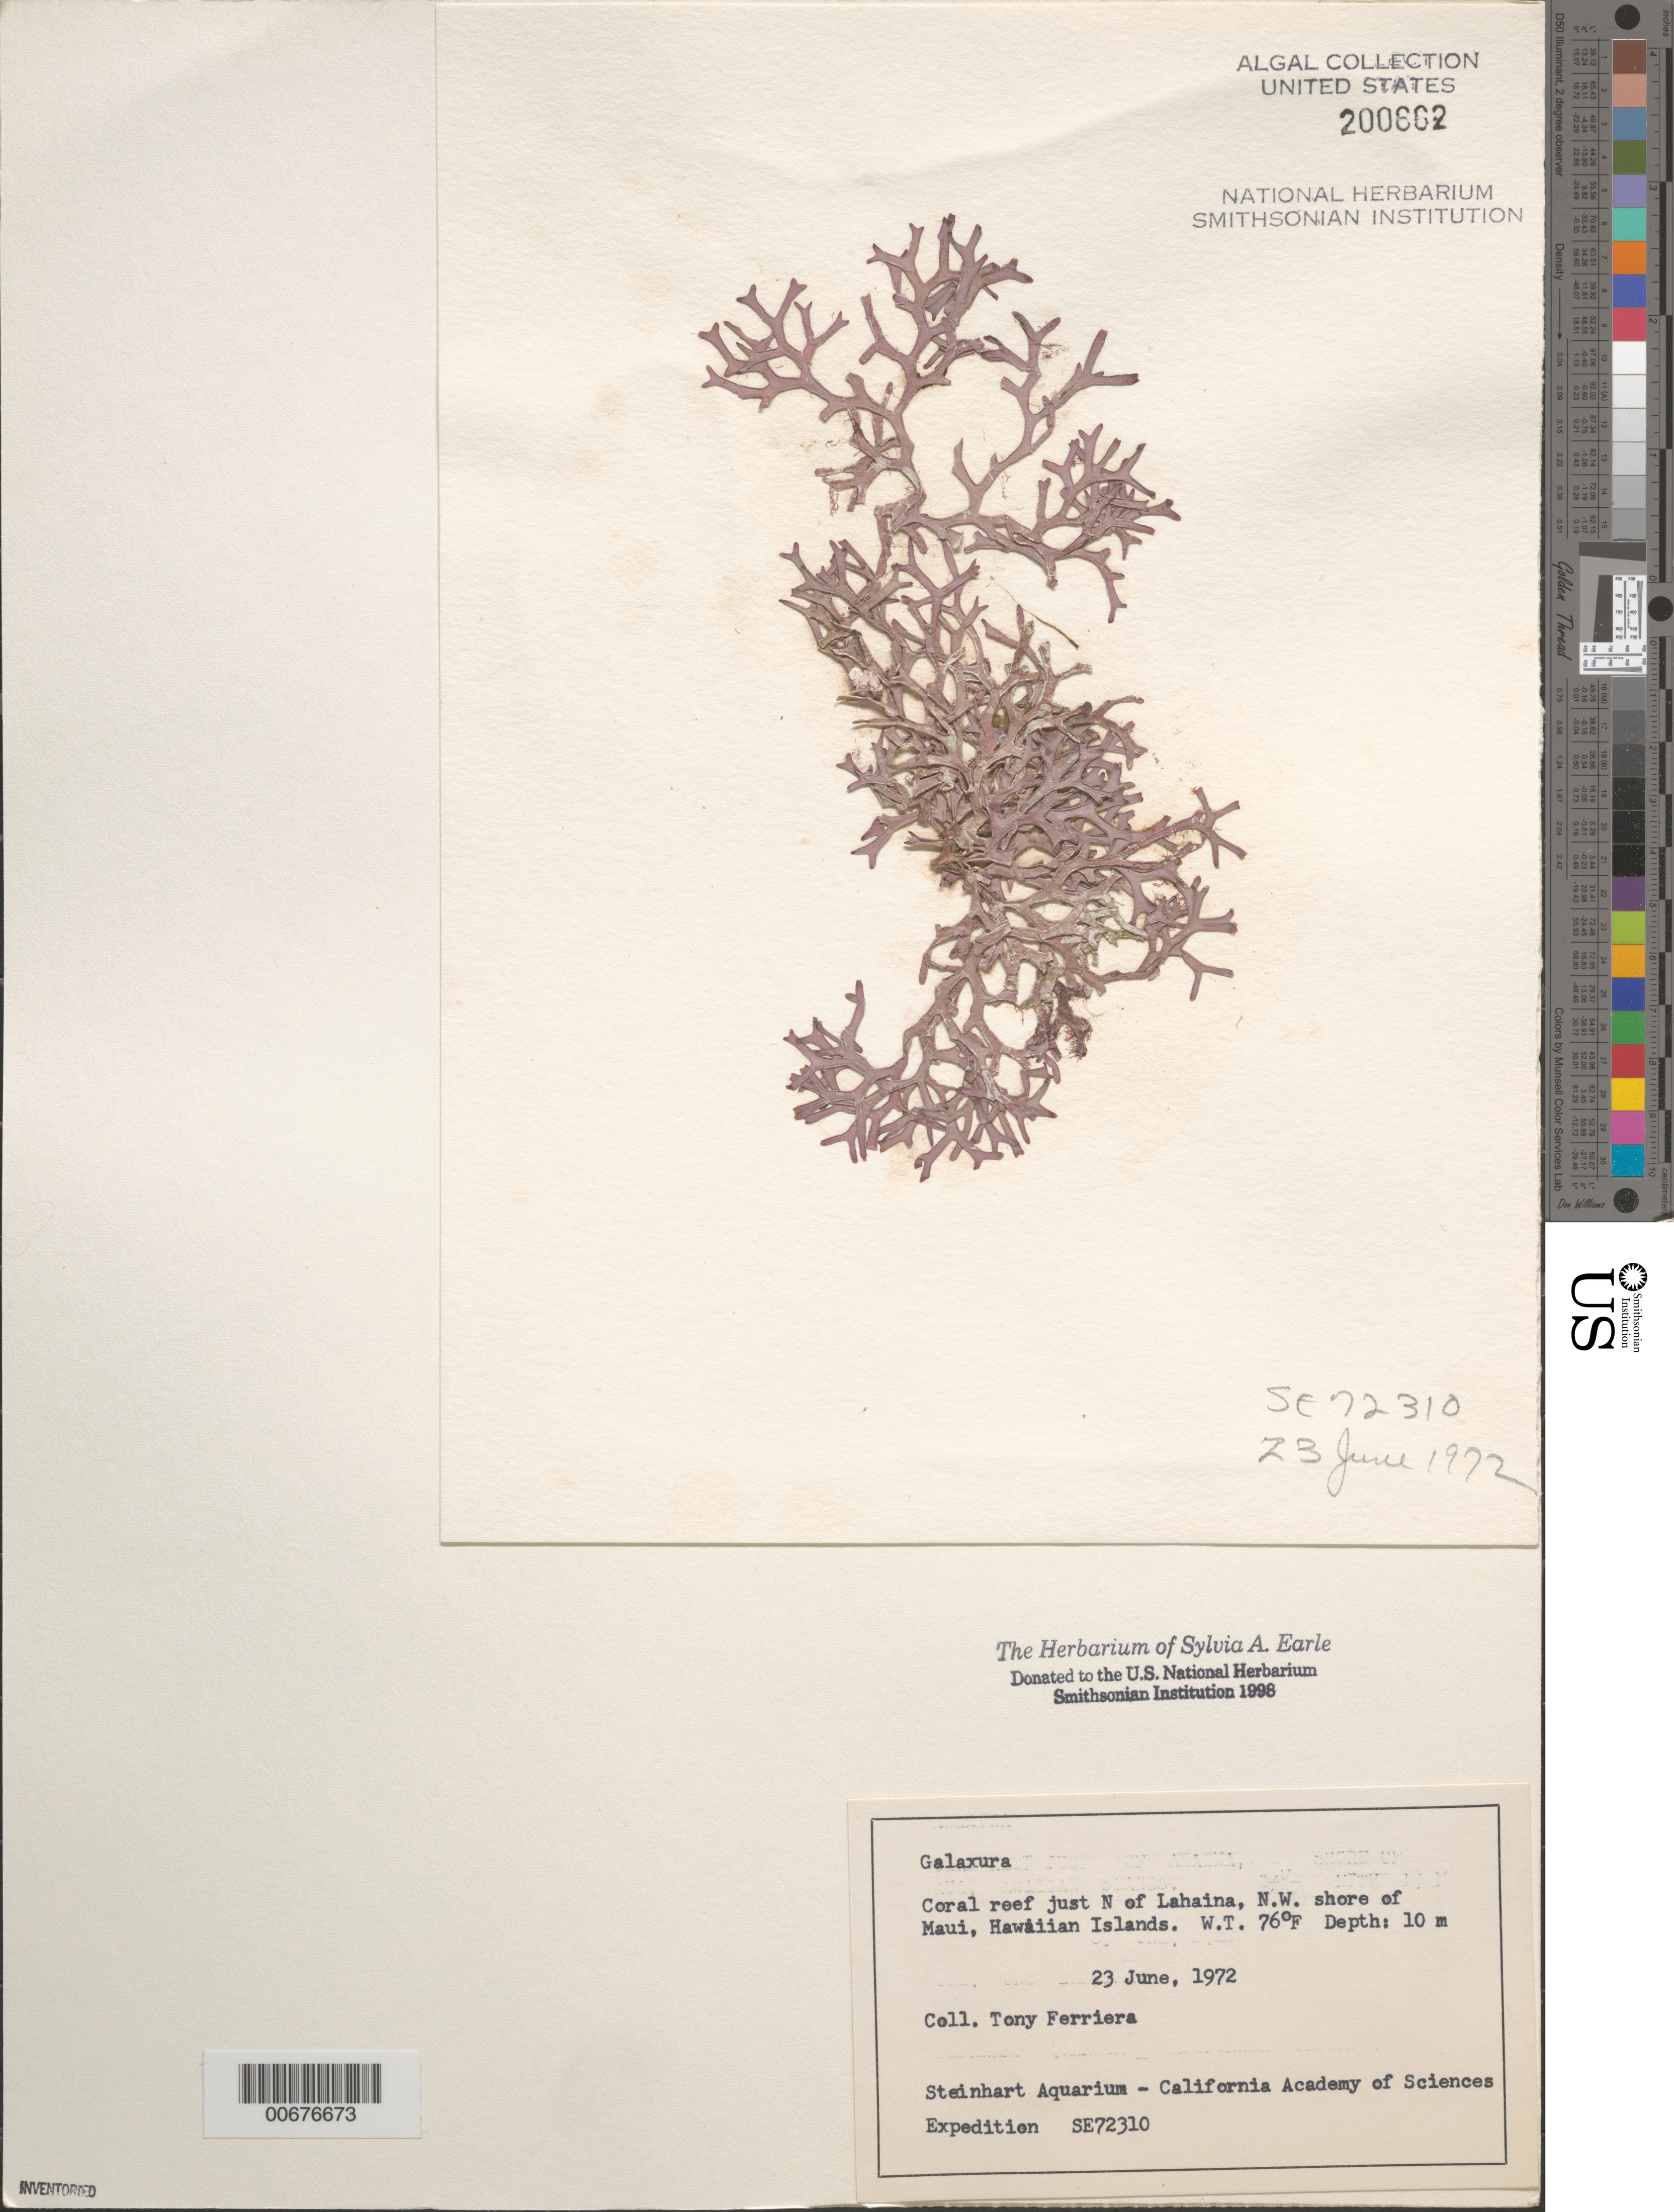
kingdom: Plantae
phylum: Rhodophyta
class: Florideophyceae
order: Nemaliales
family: Galaxauraceae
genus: Galaxaura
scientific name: Galaxaura sp.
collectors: A. Ferriera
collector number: SE 72310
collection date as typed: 23 Jun 1972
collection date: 1972-06-23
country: United States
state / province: Hawaii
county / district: Maui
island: Maui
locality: Just north of Lahaina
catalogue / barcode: US 200662